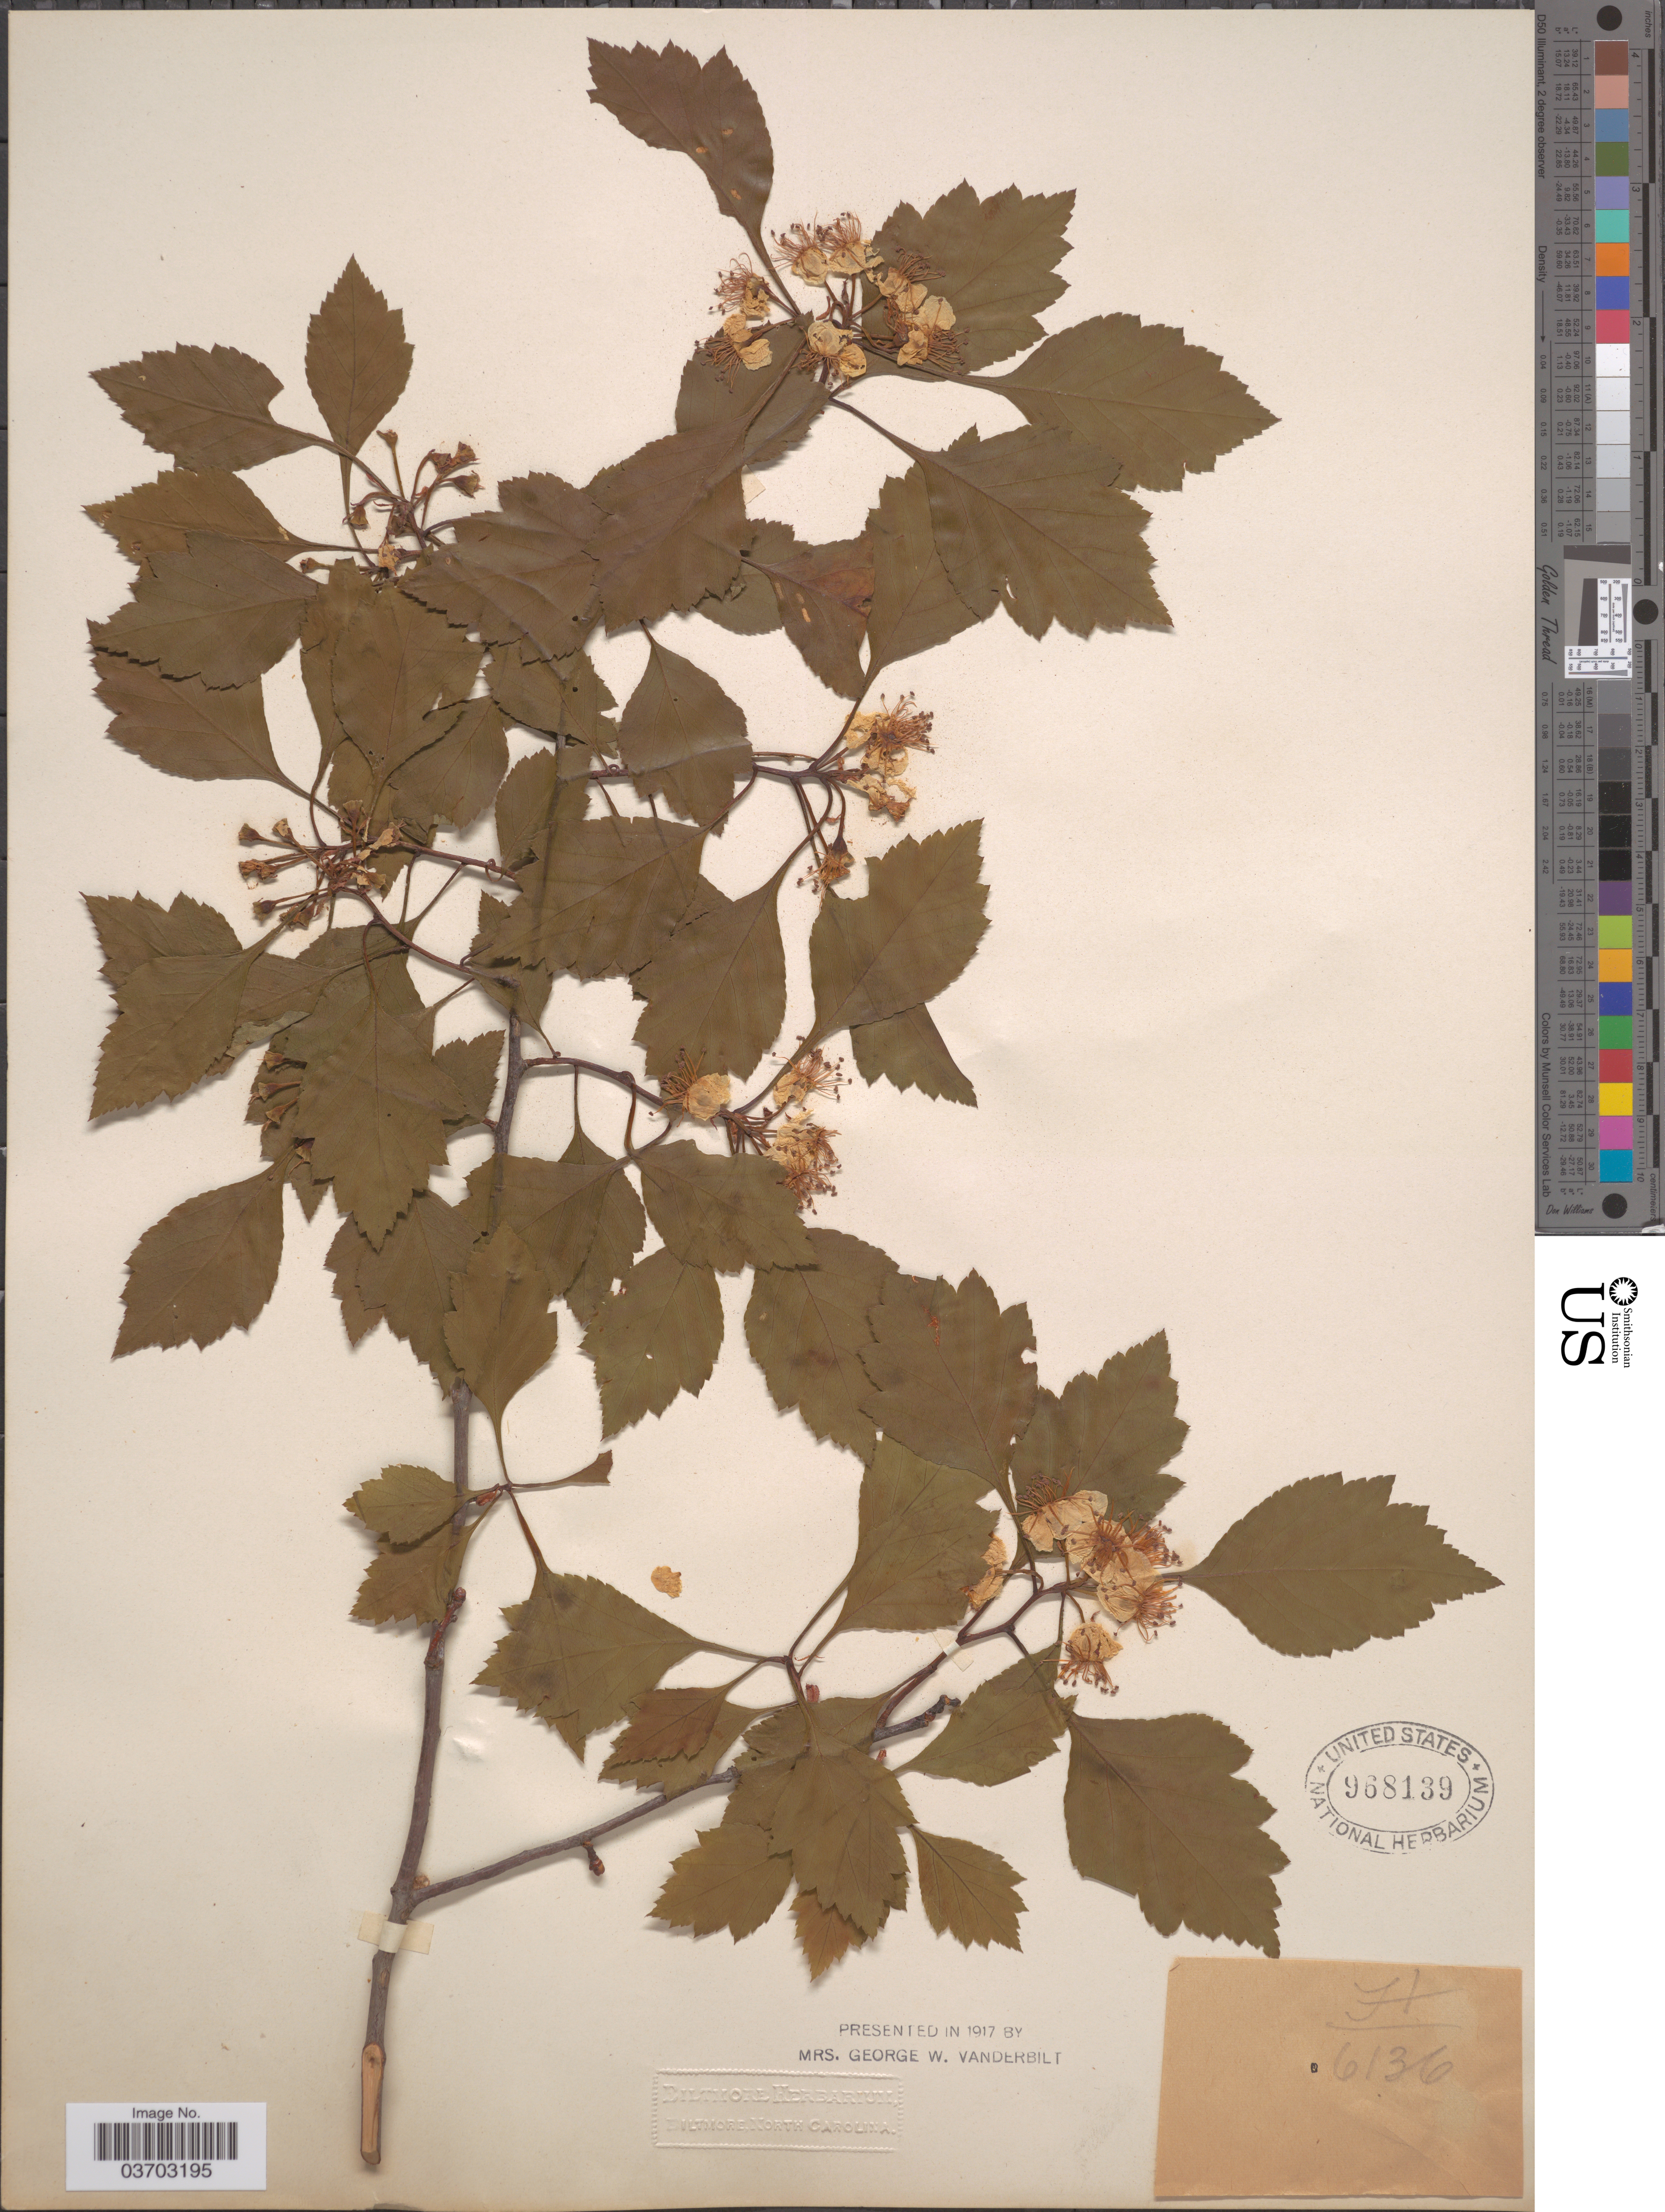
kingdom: Plantae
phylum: Tracheophyta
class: Magnoliopsida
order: Rosales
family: Rosaceae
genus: Crataegus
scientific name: Crataegus sp.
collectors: ex herb. Biltmore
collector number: H/6136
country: United States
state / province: North Carolina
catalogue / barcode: US 968139